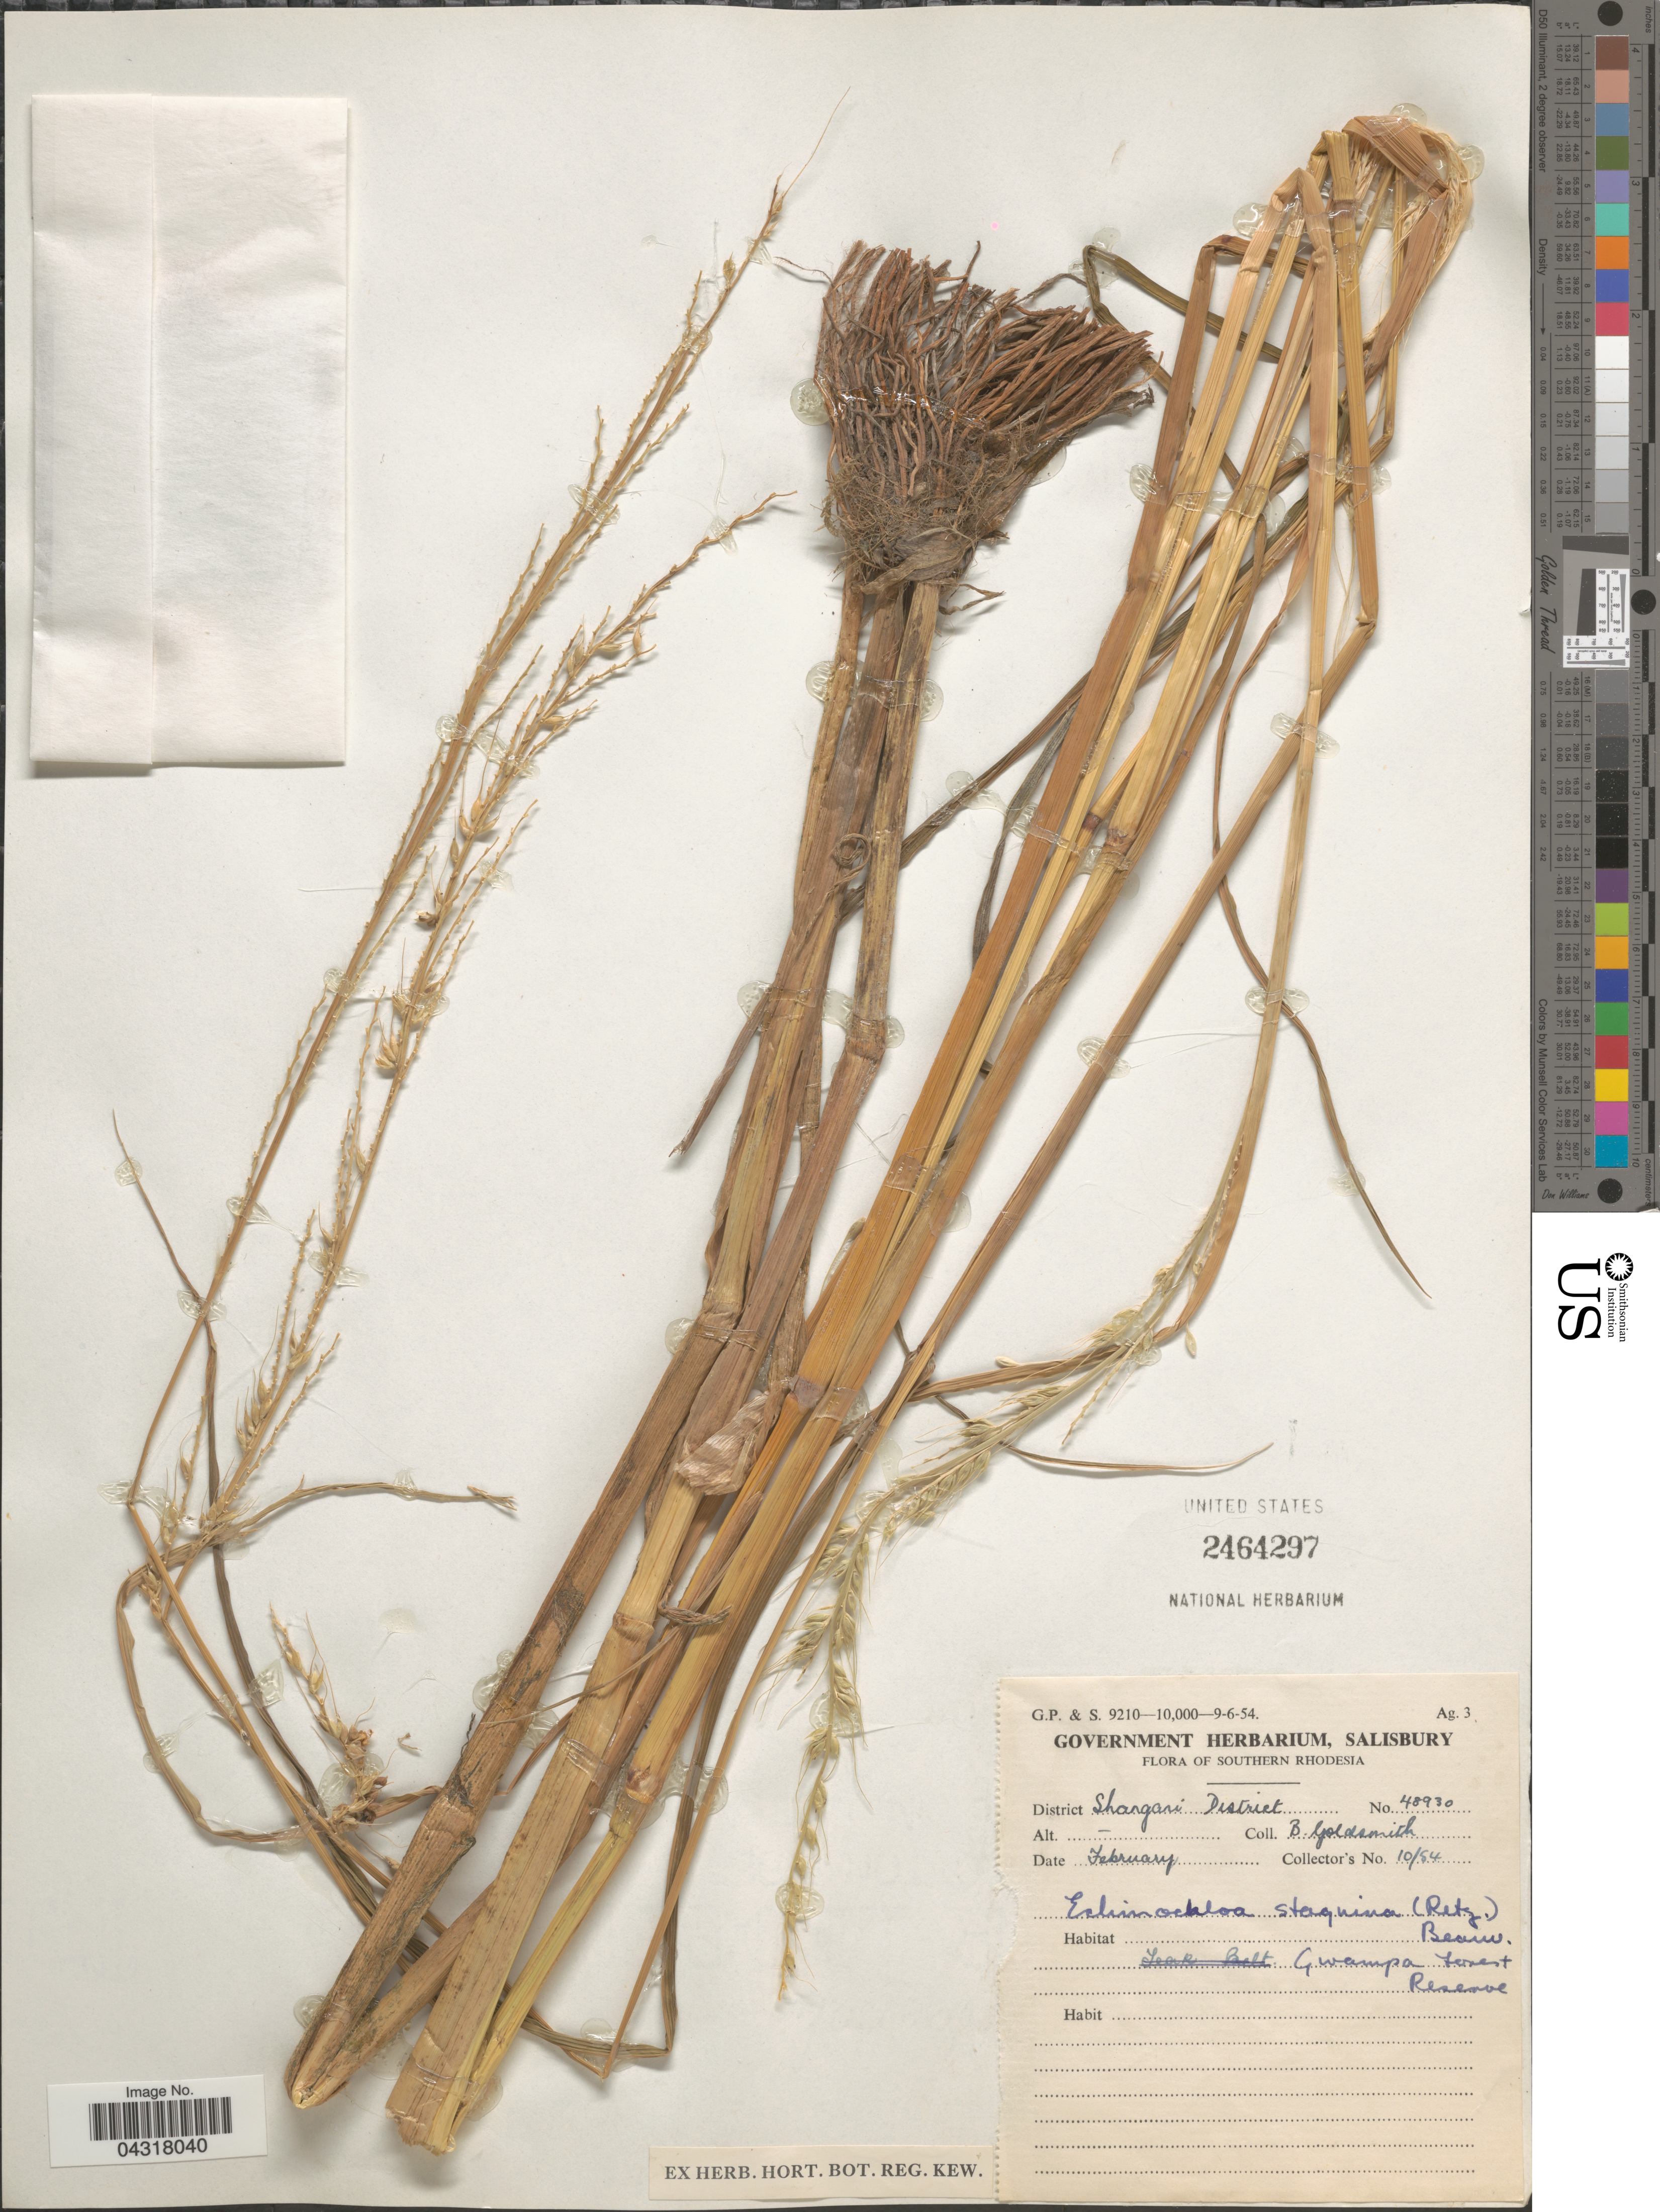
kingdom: Plantae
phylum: Tracheophyta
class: Liliopsida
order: Poales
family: Poaceae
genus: Echinochloa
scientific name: Echinochloa stagnina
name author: (Retz.) P. Beauv.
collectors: B. Goldsmith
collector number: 10/84/48930?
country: Zimbabwe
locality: Southern Rhodesia. District Shargari District. Gwampa Forest Reserve.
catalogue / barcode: US 2464297